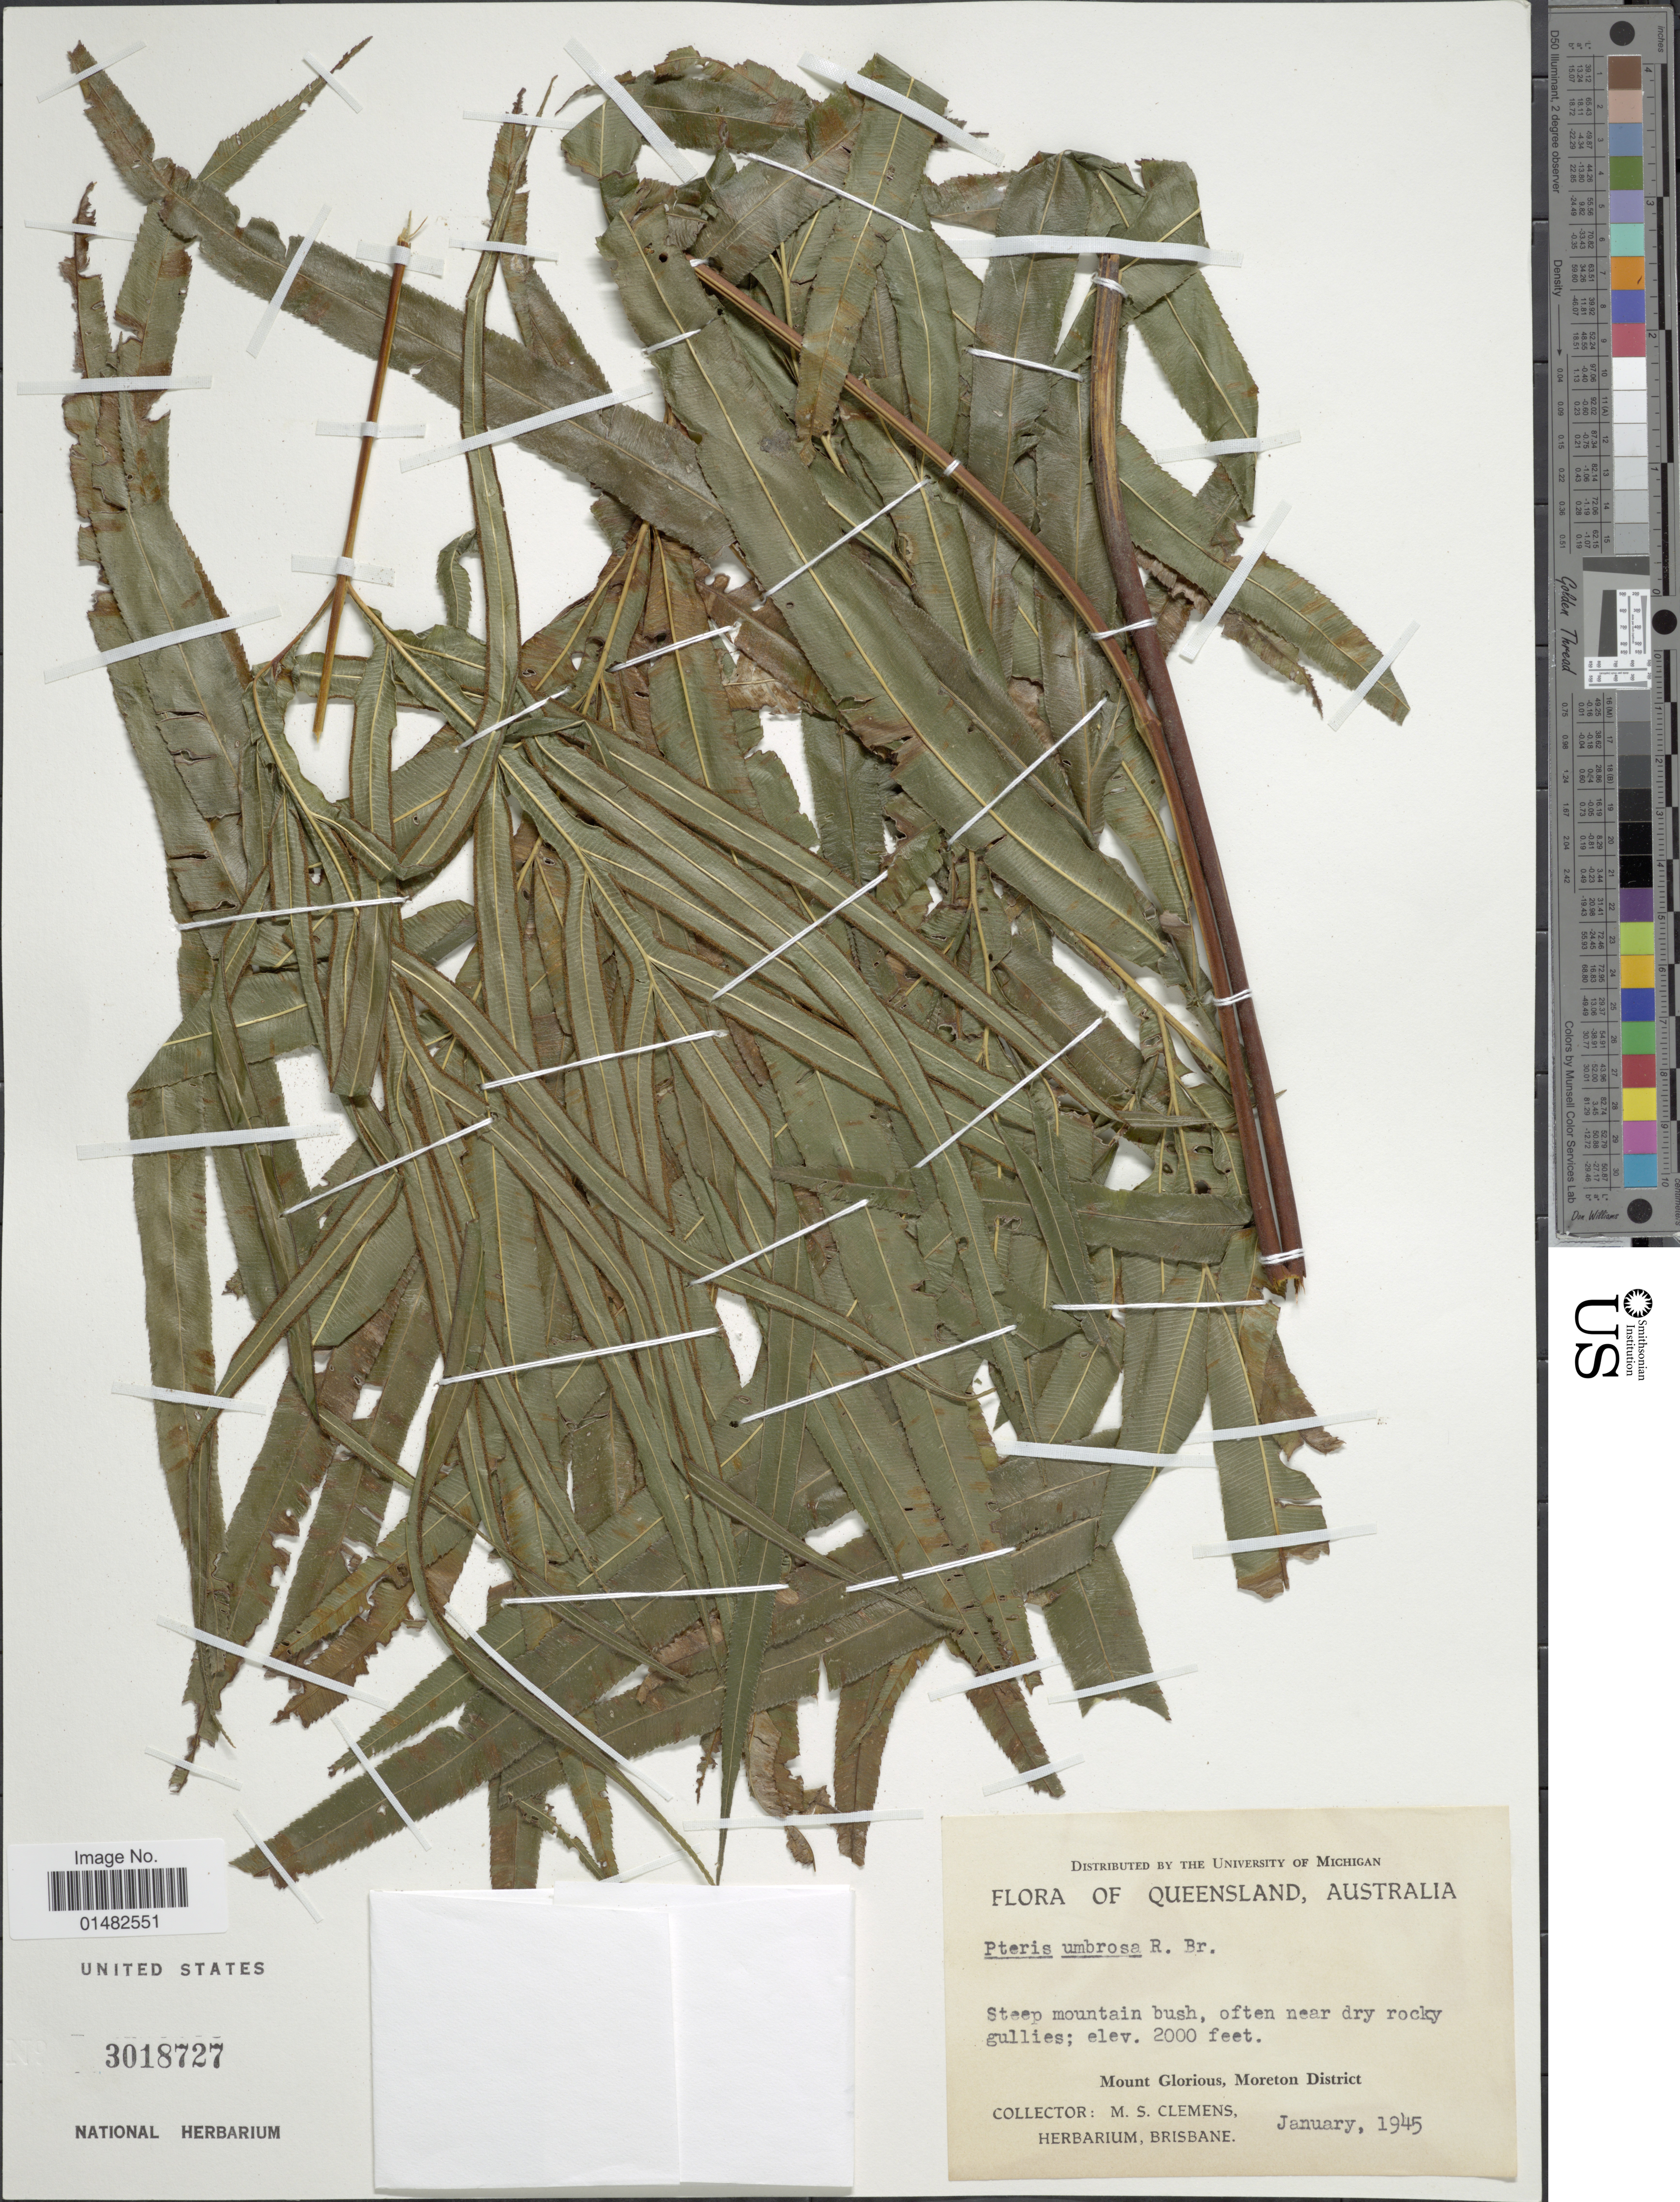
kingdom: Plantae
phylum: Tracheophyta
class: Polypodiopsida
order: Polypodiales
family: Pteridaceae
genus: Pteris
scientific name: Pteris umbrosa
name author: R. Br.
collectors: M. S. Clemens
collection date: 1945-01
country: Australia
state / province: Queensland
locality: Mount Glorious, Moreton District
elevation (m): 610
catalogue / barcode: US 3018727